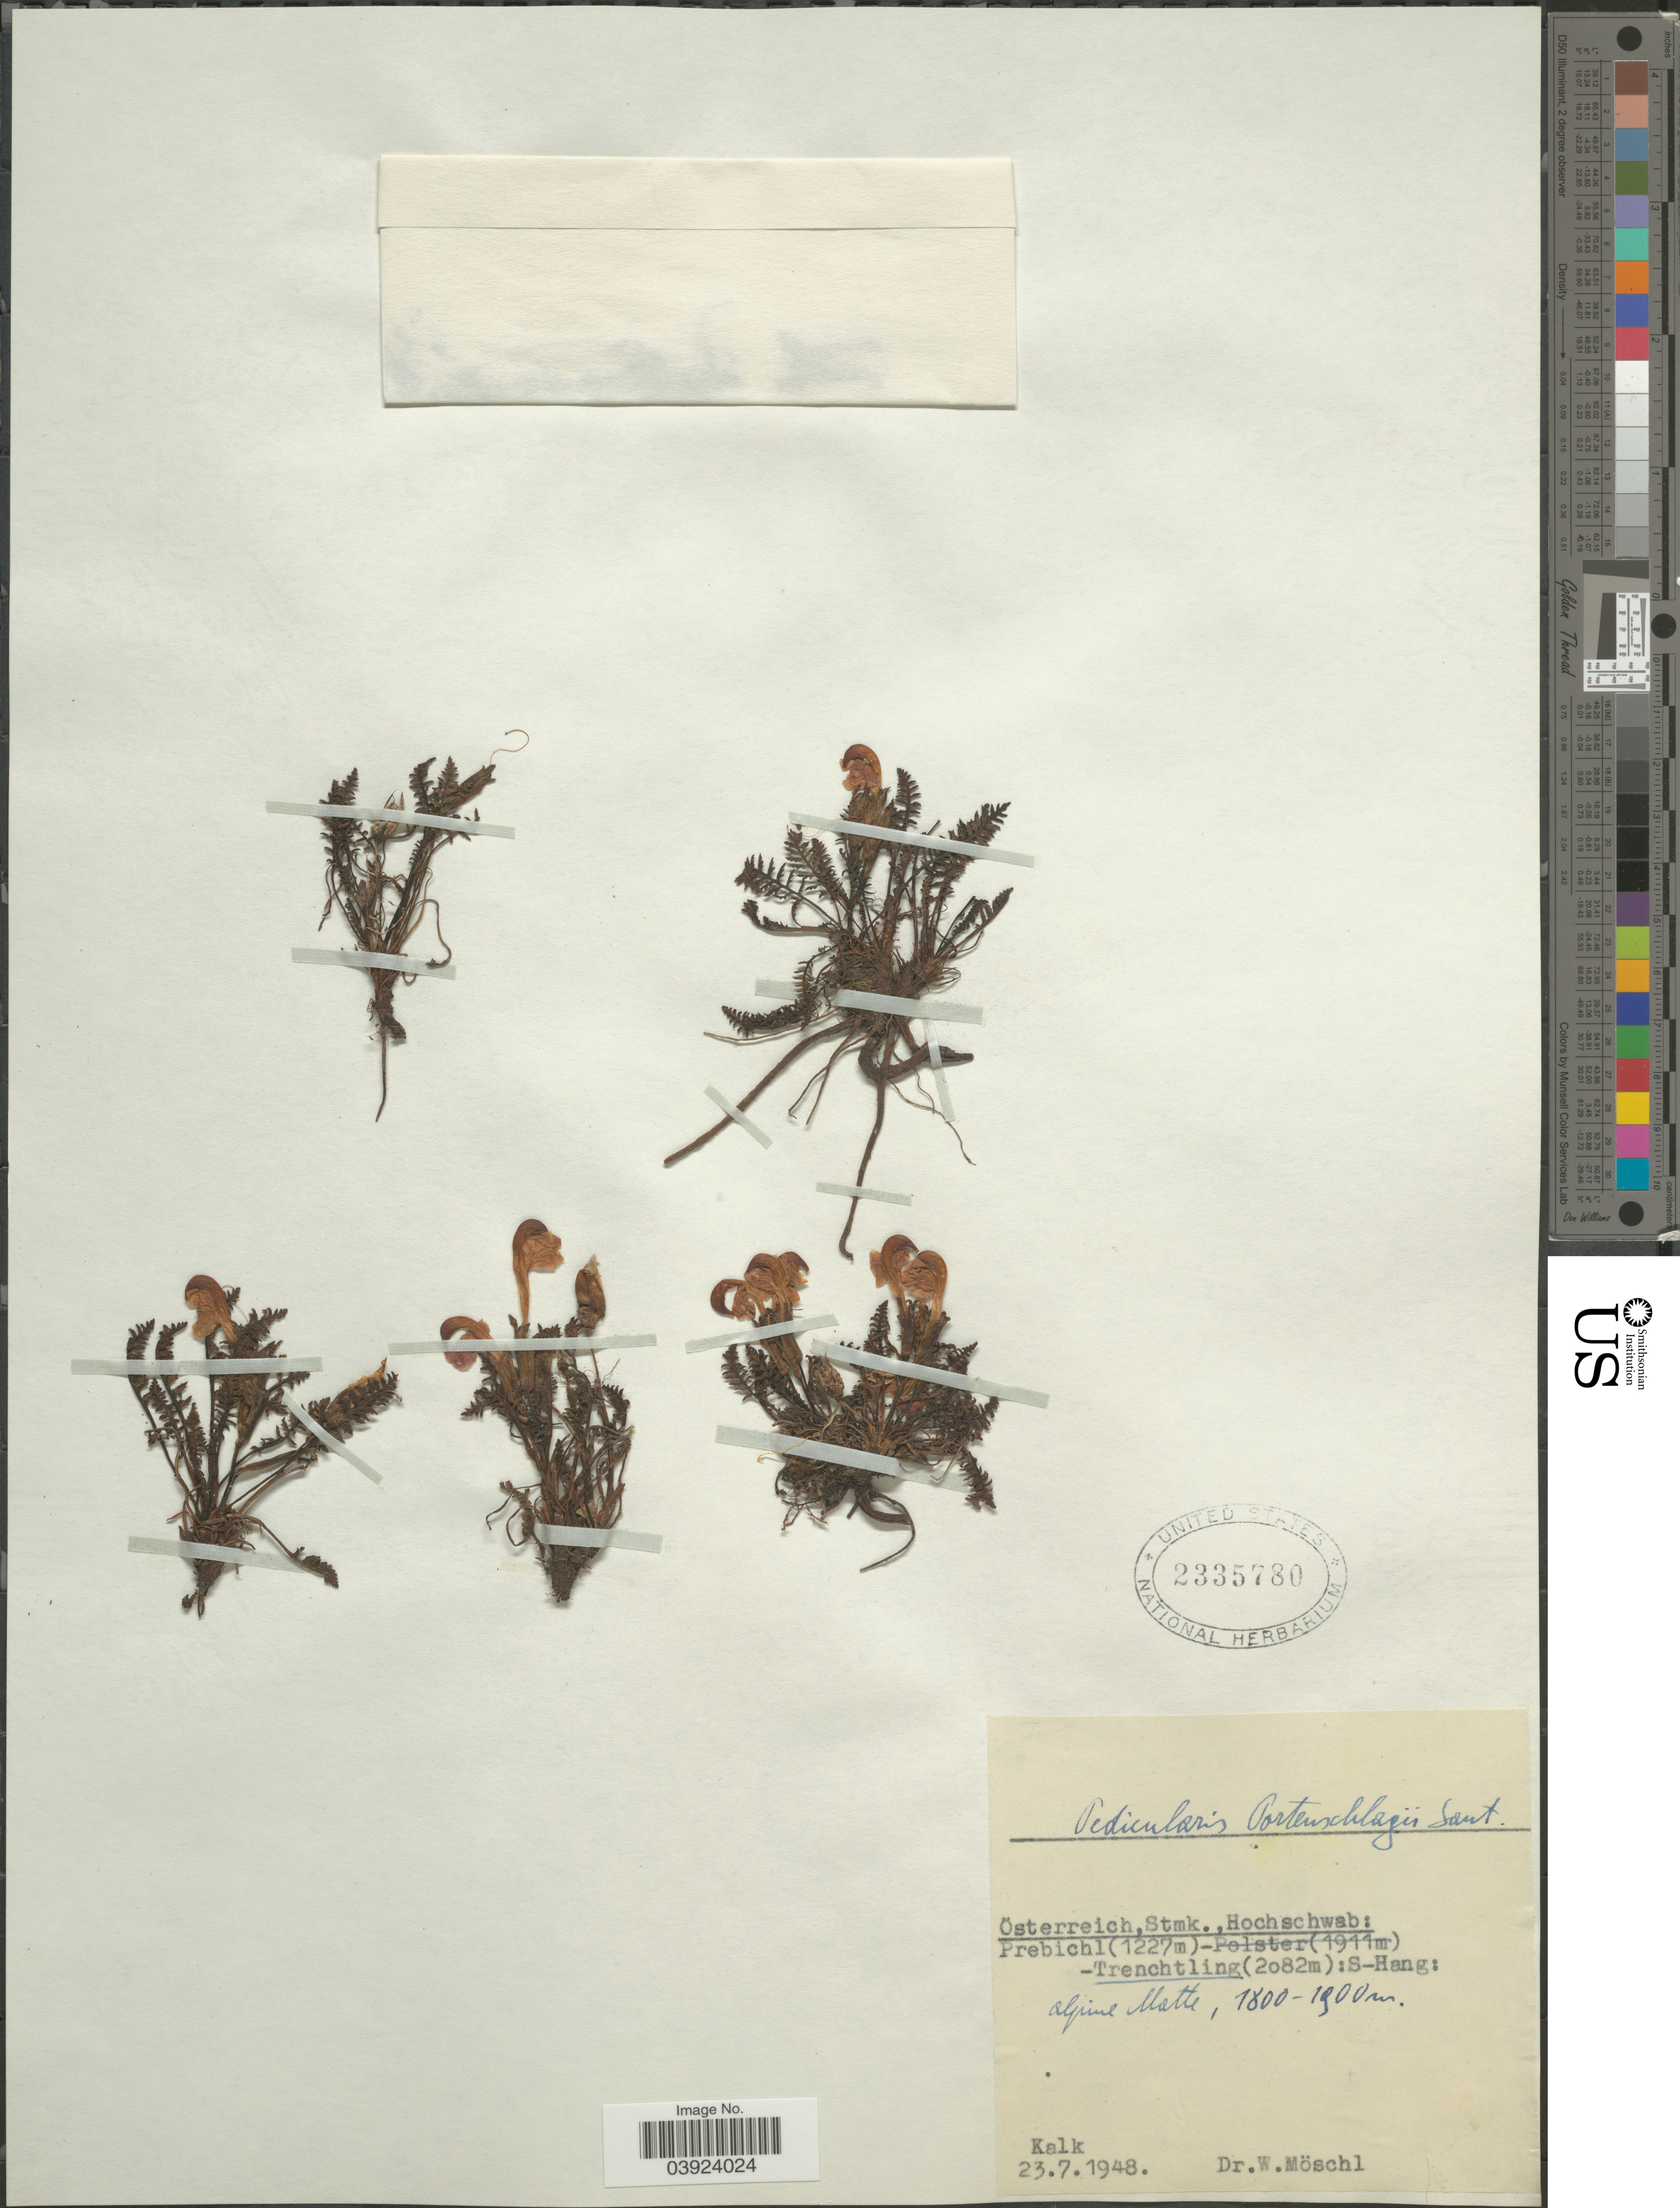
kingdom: Plantae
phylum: Tracheophyta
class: Magnoliopsida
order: Lamiales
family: Orobanchaceae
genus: Pedicularis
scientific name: Pedicularis portenschlagii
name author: Saut. ex Rchb.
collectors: W. Moschl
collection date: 1948-07-23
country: Austria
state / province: Steiermark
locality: Österreich, Stmk., Hochschwab: Prebichl. - Trenchtling: S-Hang: alpine Matte. Kalk.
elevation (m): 1800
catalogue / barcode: US 2335780